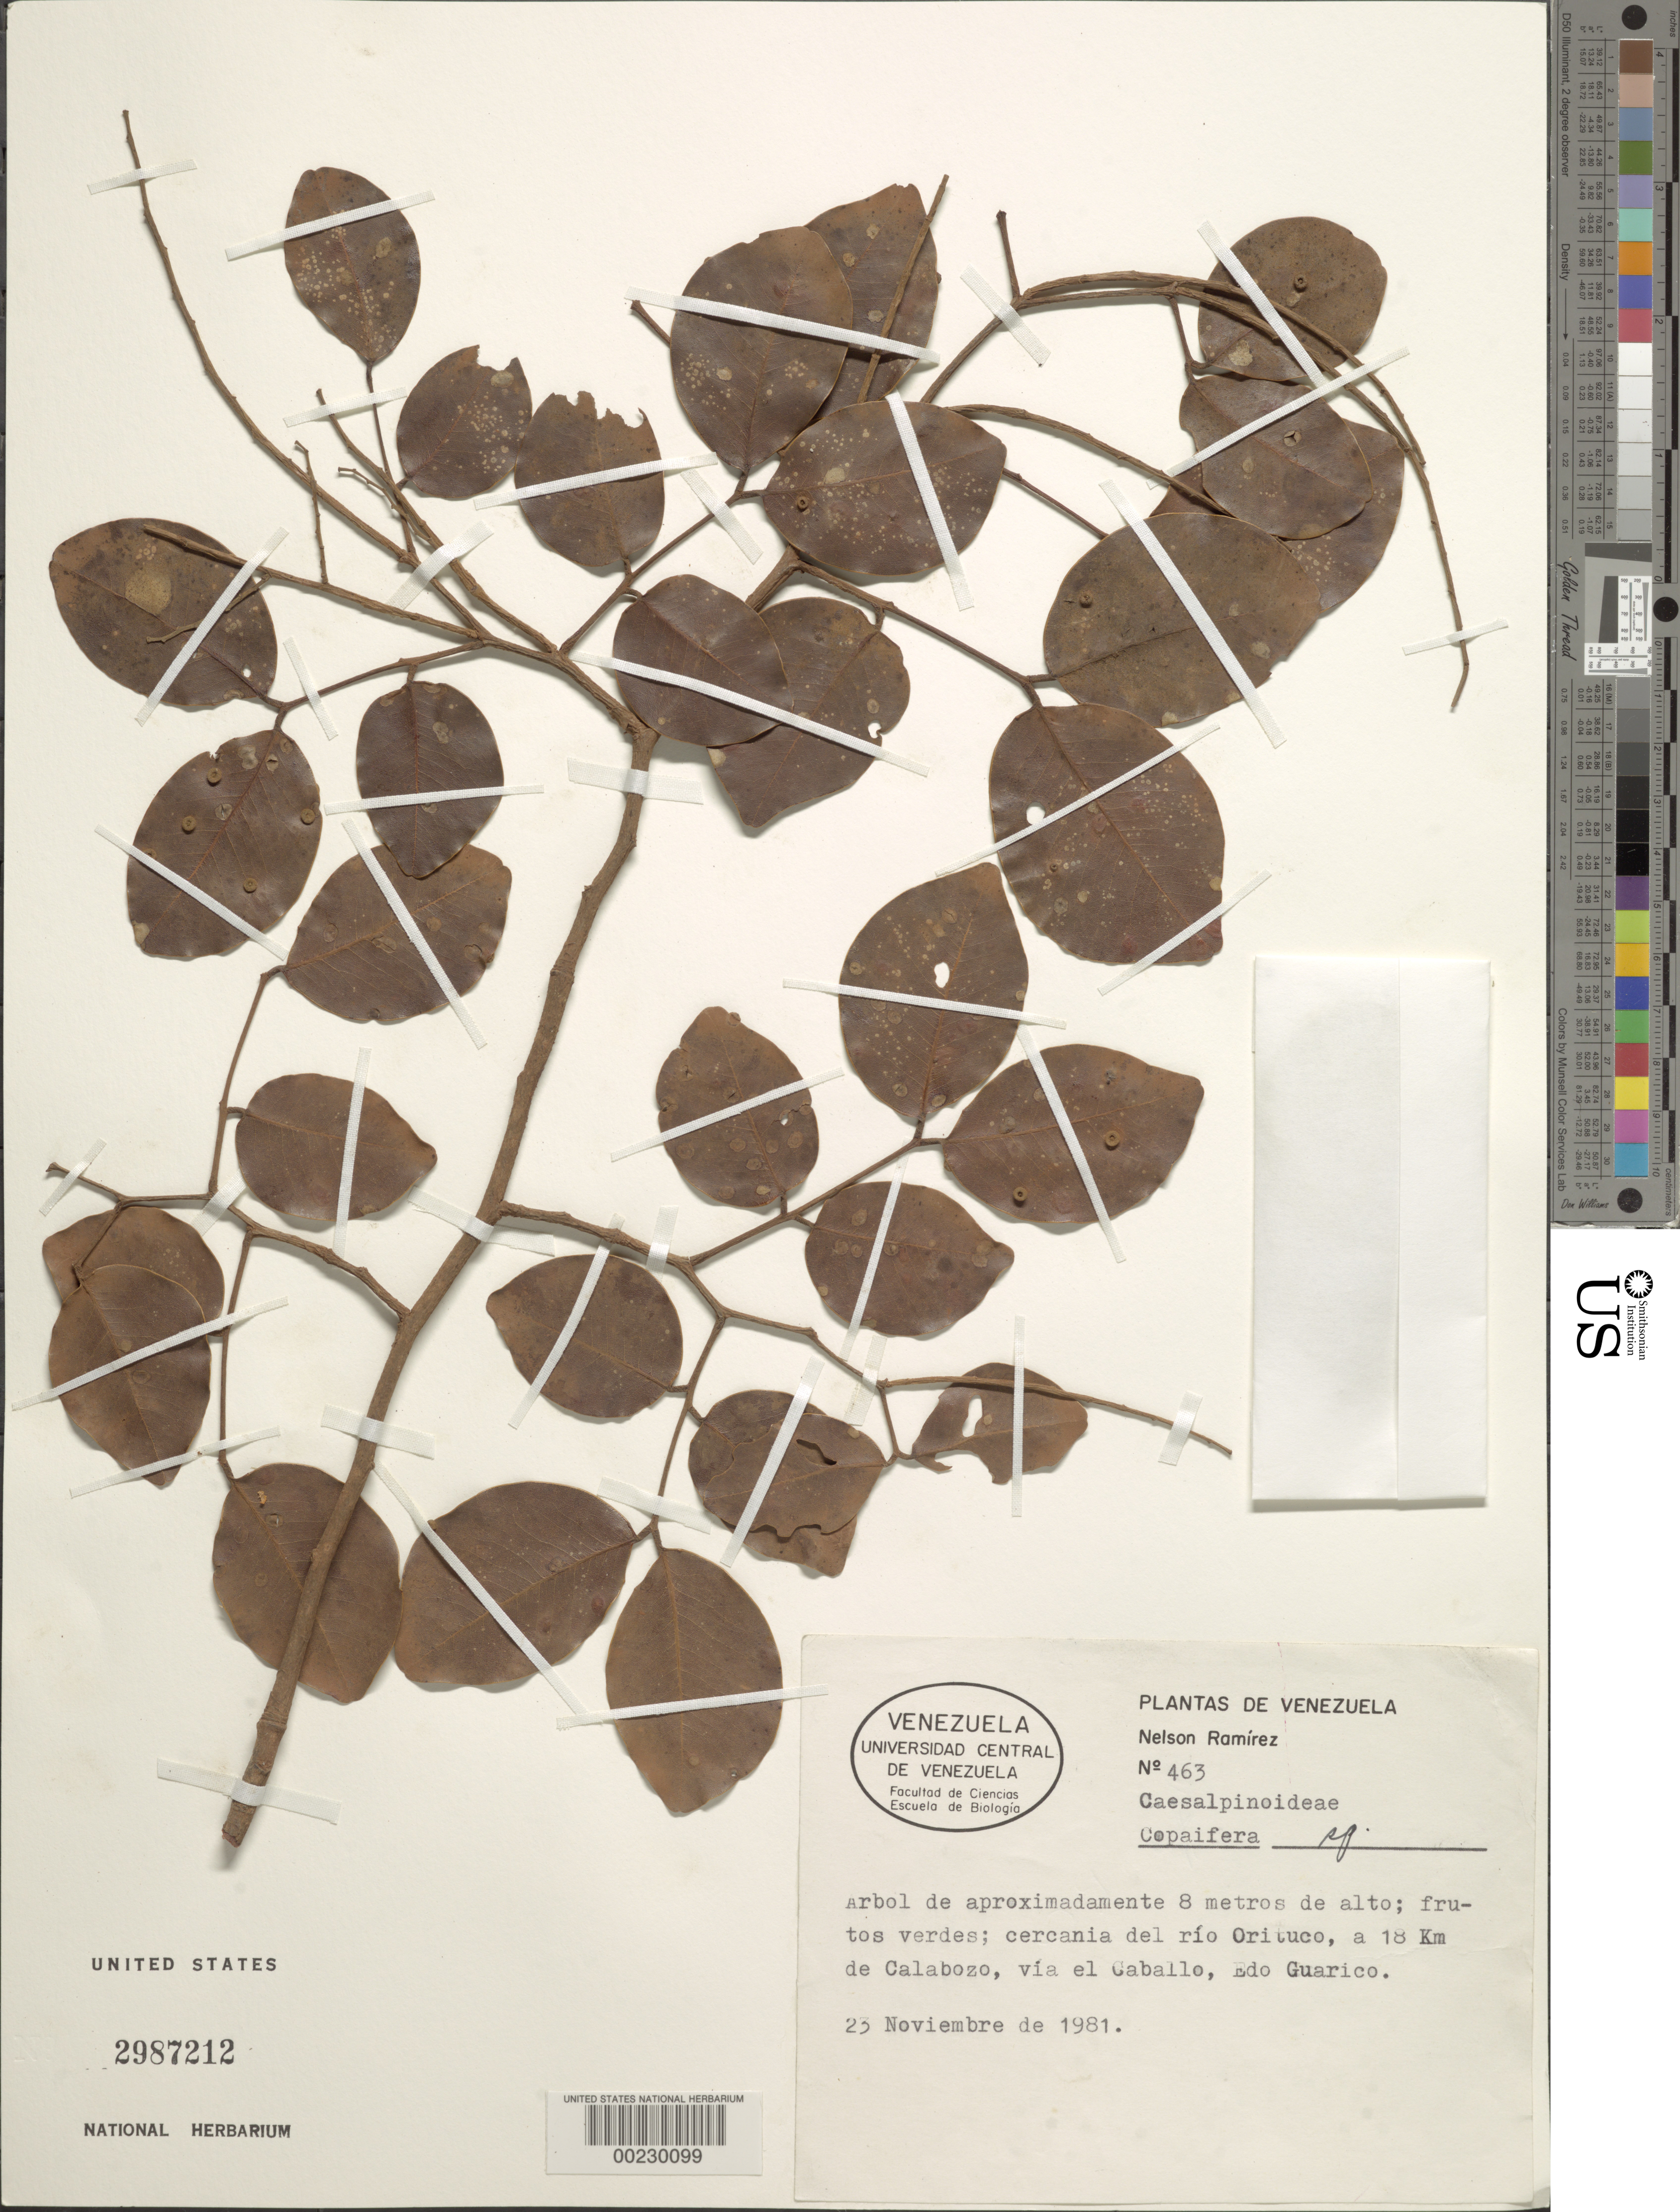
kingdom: Plantae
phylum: Tracheophyta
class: Magnoliopsida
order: Fabales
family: Fabaceae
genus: Copaifera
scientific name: Copaifera sp.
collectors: N. Ramírez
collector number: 463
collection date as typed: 23 Nov 1981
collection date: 1981-11-23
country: Venezuela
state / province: Guárico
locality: Vicinity of rio orituco, 18 km from calabozo, by the way of the cab- allo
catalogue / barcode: US 2987212